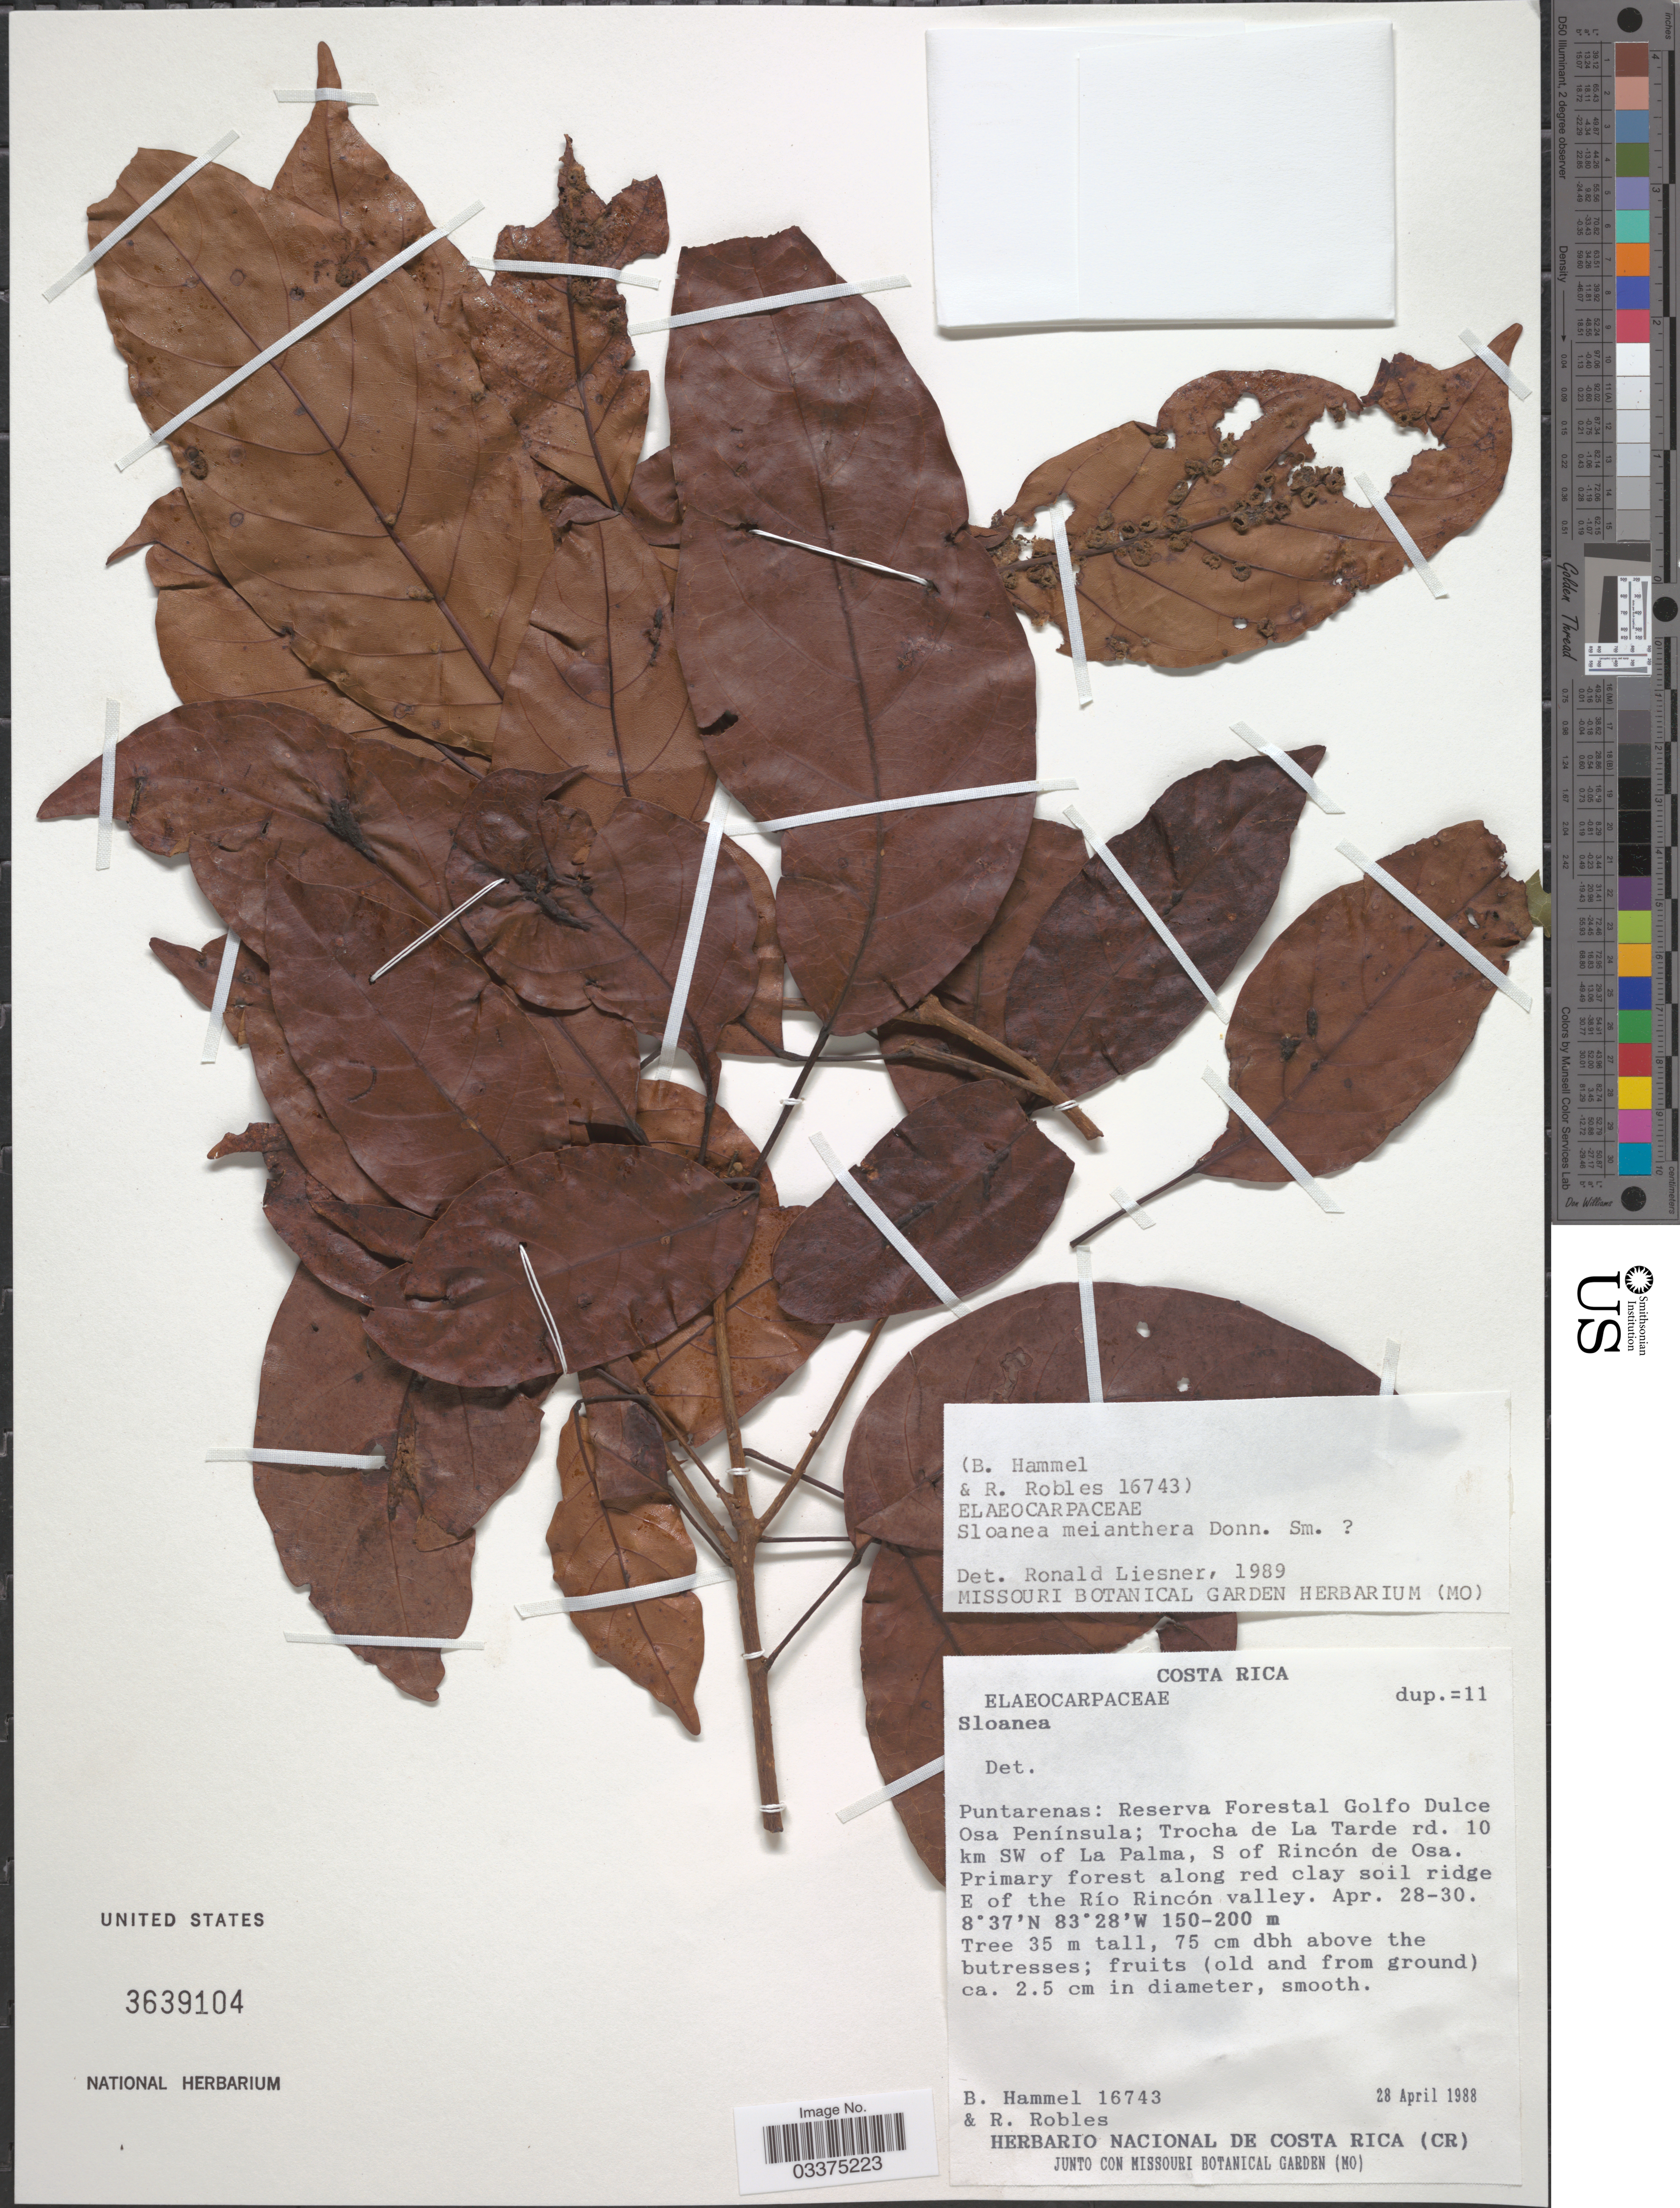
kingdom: Plantae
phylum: Tracheophyta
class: Magnoliopsida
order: Oxalidales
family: Elaeocarpaceae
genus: Sloanea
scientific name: Sloanea meianthera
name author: Donn. Sm.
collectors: B. Hammel & R. Robles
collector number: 16743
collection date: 1988-04-28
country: Costa Rica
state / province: Puntarenas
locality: Reserva Forestal Golfo Dulce Osa Península; Trocha de La Tarde rd. 10 km SW of La Palma, S of Rincón de Osa. E of the Río Rincón valley.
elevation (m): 150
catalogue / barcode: US 3639104